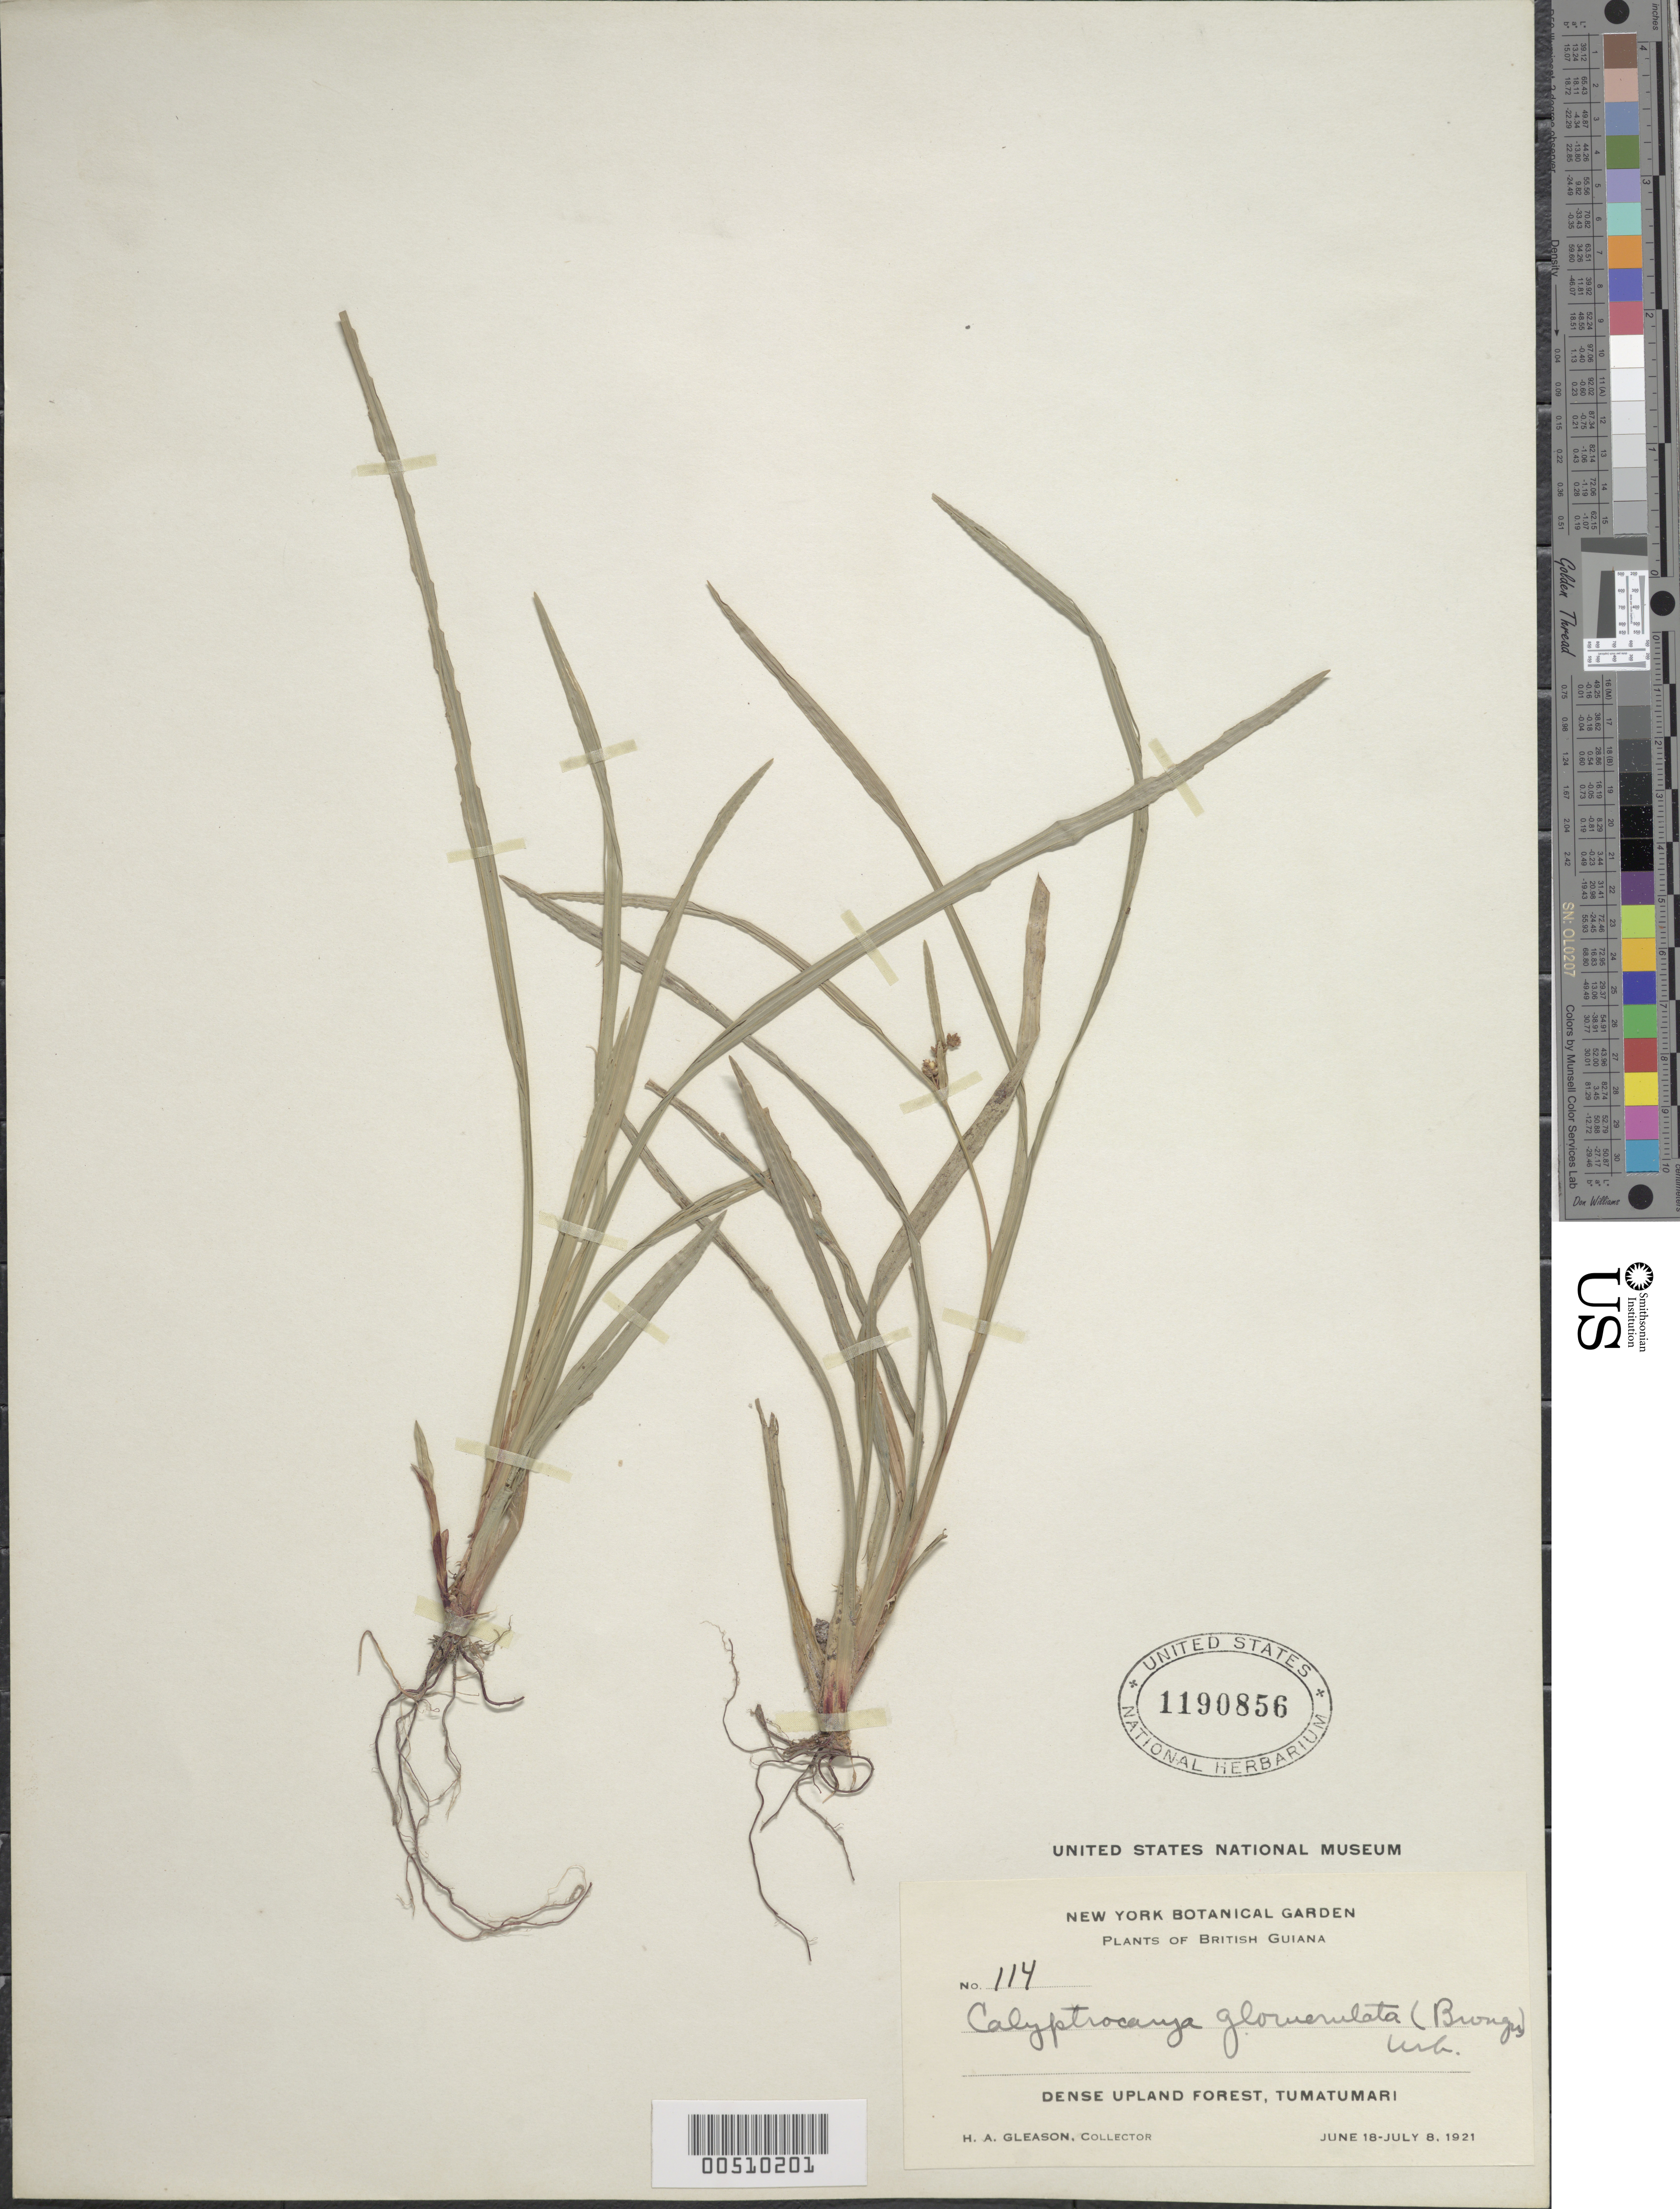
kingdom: Plantae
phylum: Tracheophyta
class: Liliopsida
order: Poales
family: Cyperaceae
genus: Calyptrocarya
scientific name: Calyptrocarya glomerulata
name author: (Brongn.) Urb.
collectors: H. A. Gleason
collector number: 114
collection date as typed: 18 Jun 1921 to 08 Jul 1921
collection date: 1921-06-18/1921-07-08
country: Guyana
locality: Tumatumari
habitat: Dense upland forest.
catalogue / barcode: US 1190856